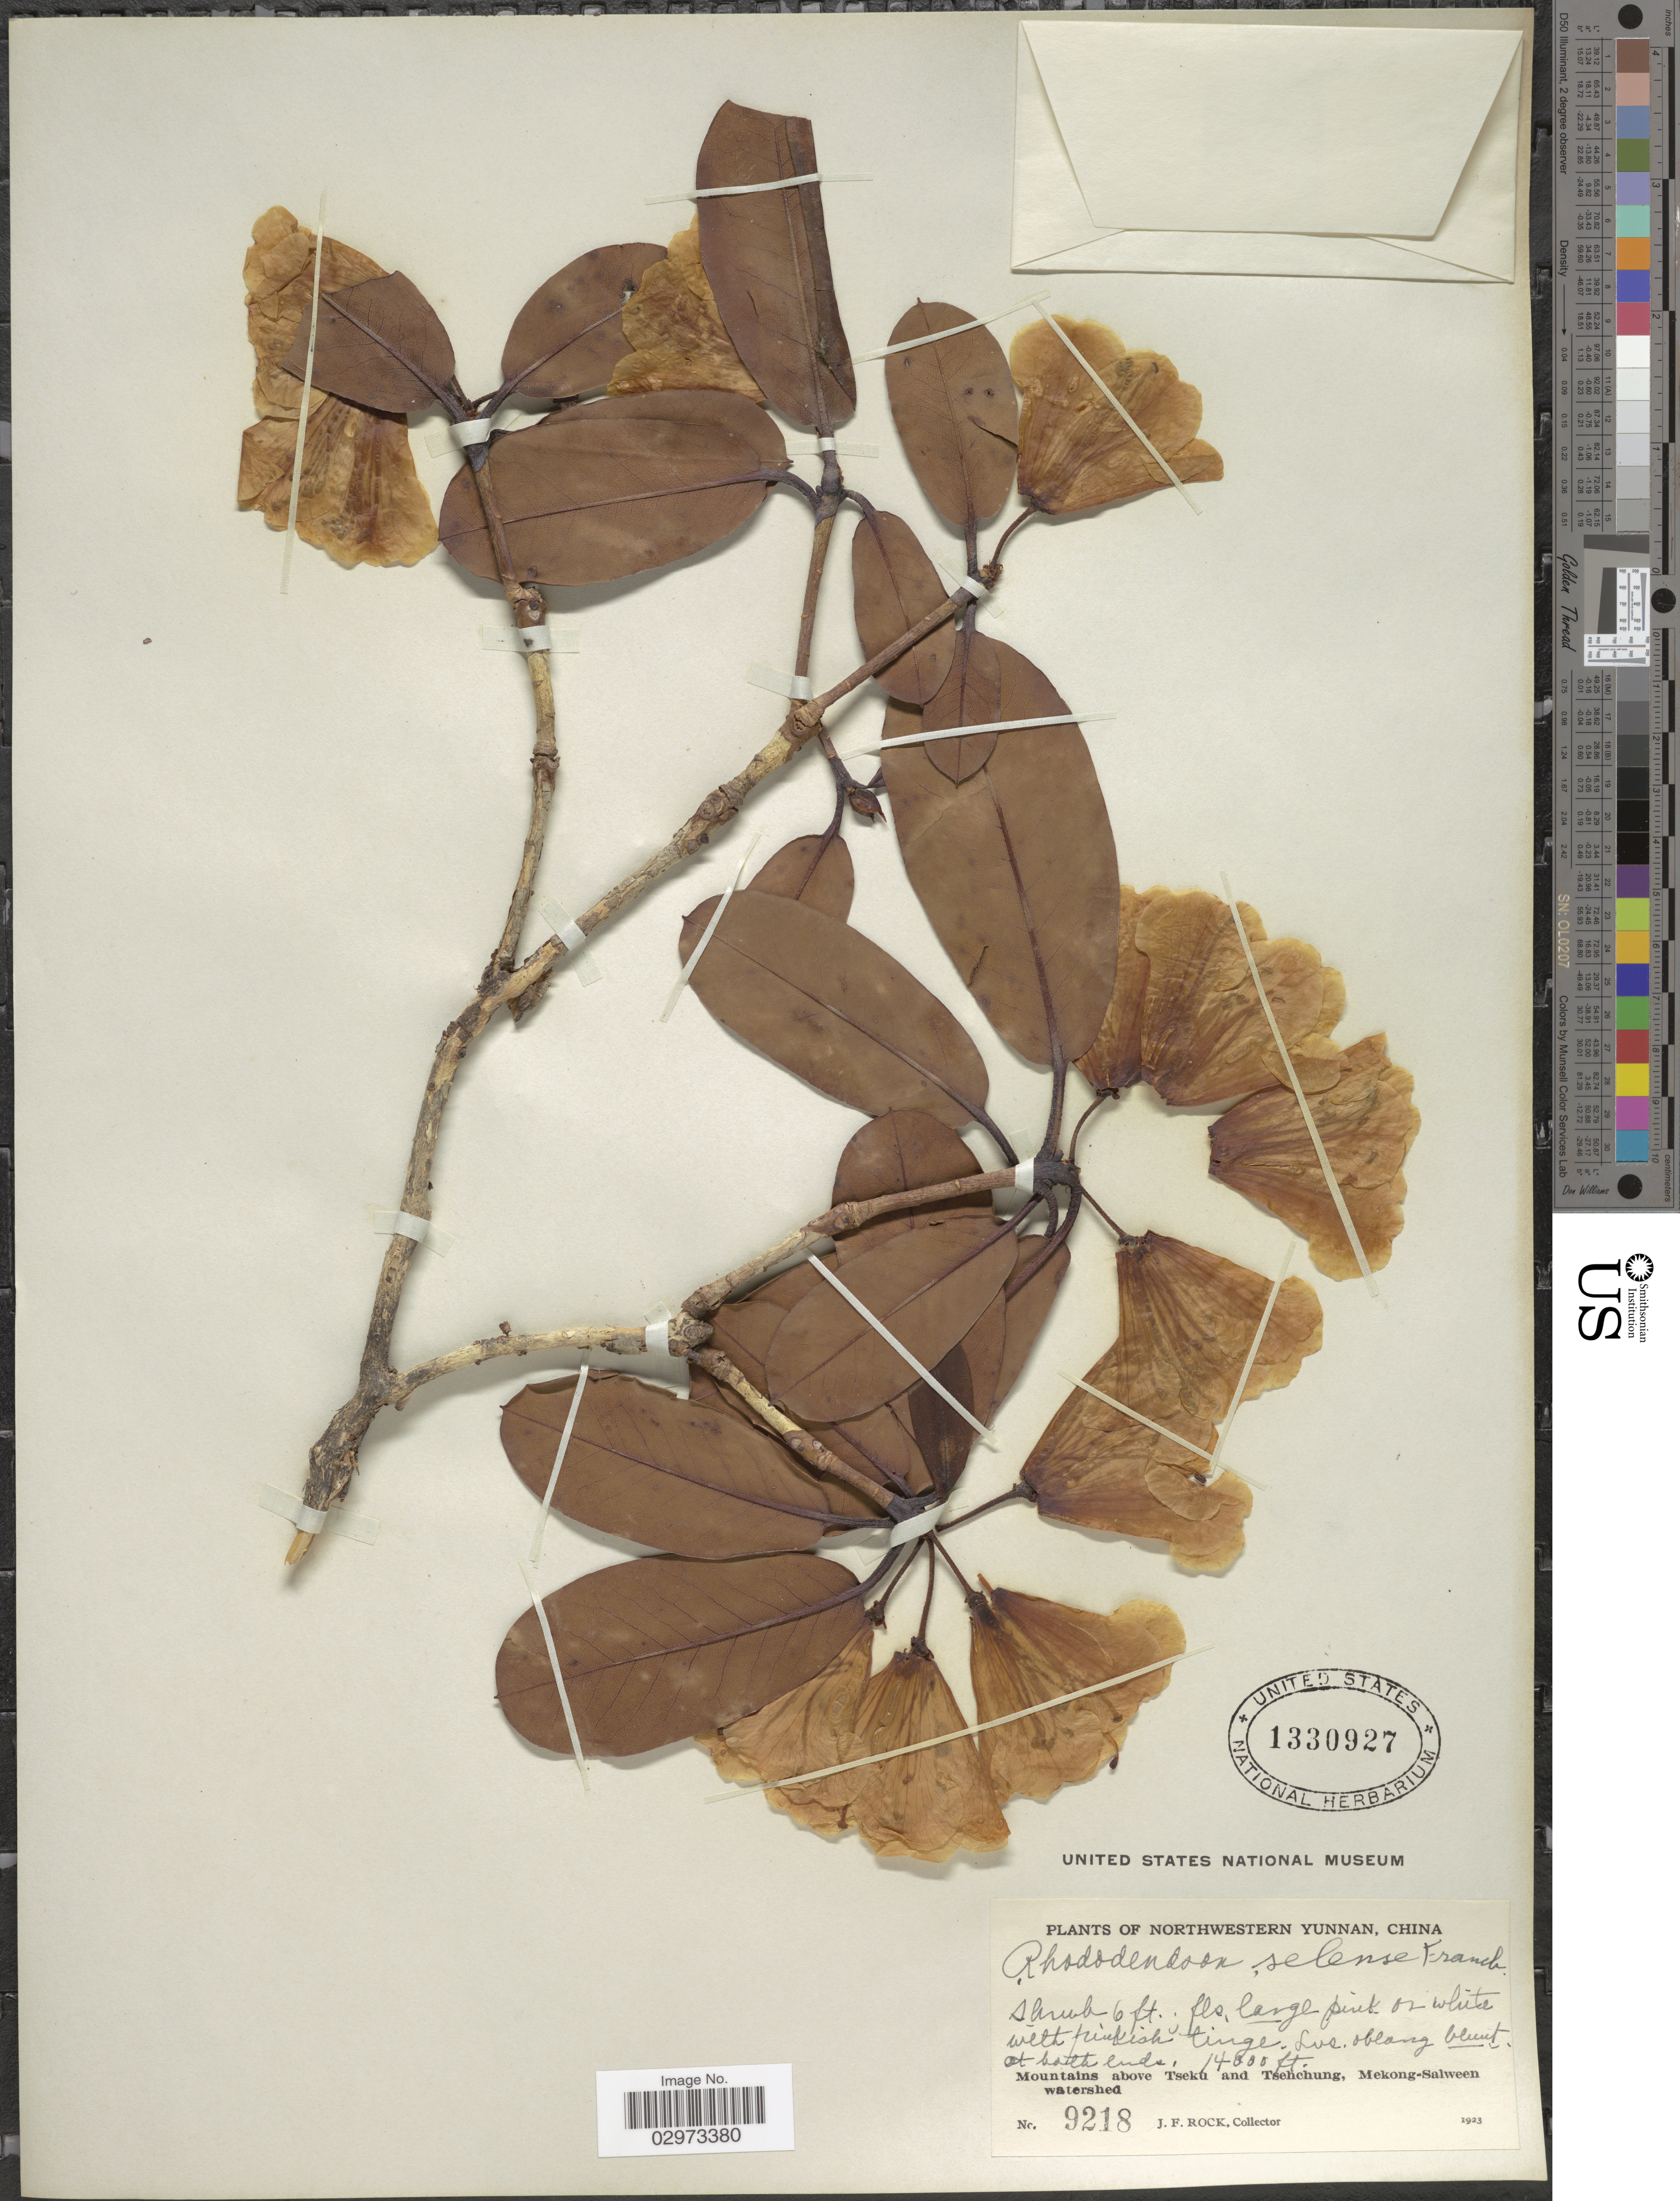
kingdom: Plantae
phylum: Tracheophyta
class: Magnoliopsida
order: Ericales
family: Ericaceae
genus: Rhododendron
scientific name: Rhododendron selense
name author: Franch.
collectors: J. Rock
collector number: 9218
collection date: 1923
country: China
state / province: Yunnan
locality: Northwestern Yunnan. Mountains above Tseku and Tsehchung, Mekong-Salween watershed.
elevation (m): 4267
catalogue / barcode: US 1330927